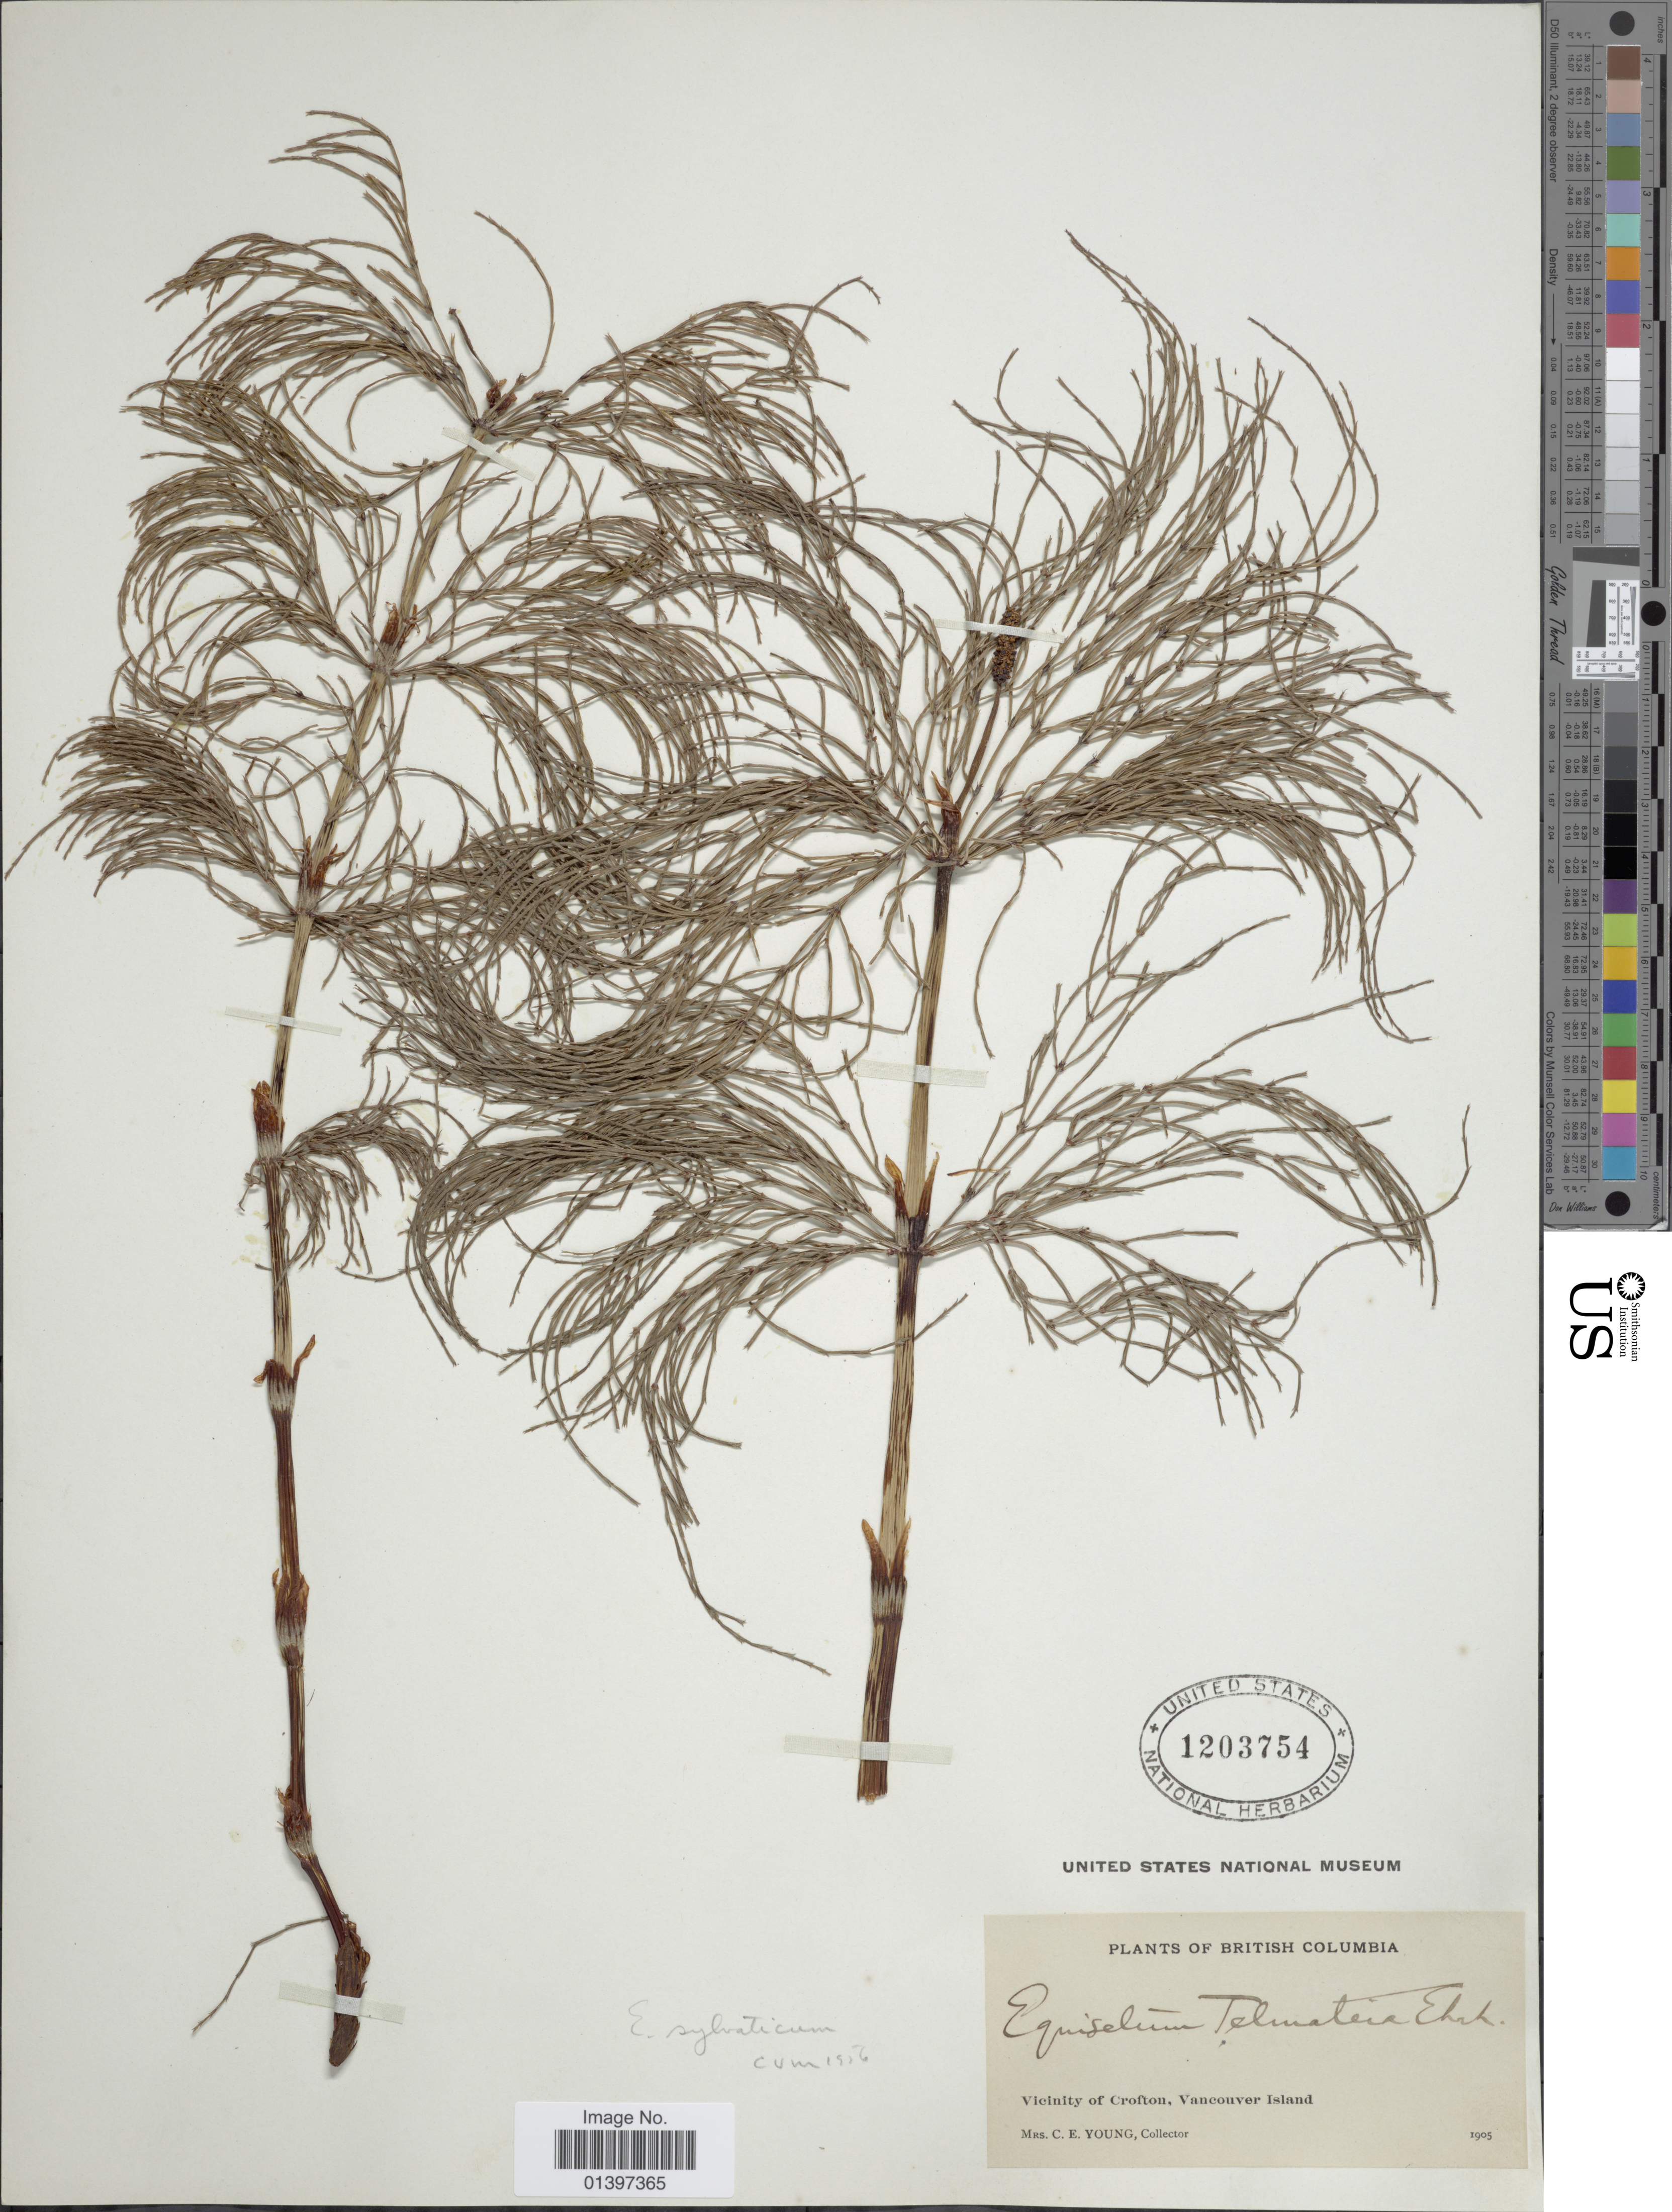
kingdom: Plantae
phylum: Tracheophyta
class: Polypodiopsida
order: Equisetales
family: Equisetaceae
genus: Equisetum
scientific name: Equisetum sylvaticum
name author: L.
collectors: C. Young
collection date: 1905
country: Canada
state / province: British Columbia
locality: Vicinity of Crofton, Vancouver Island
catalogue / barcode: US 1203754